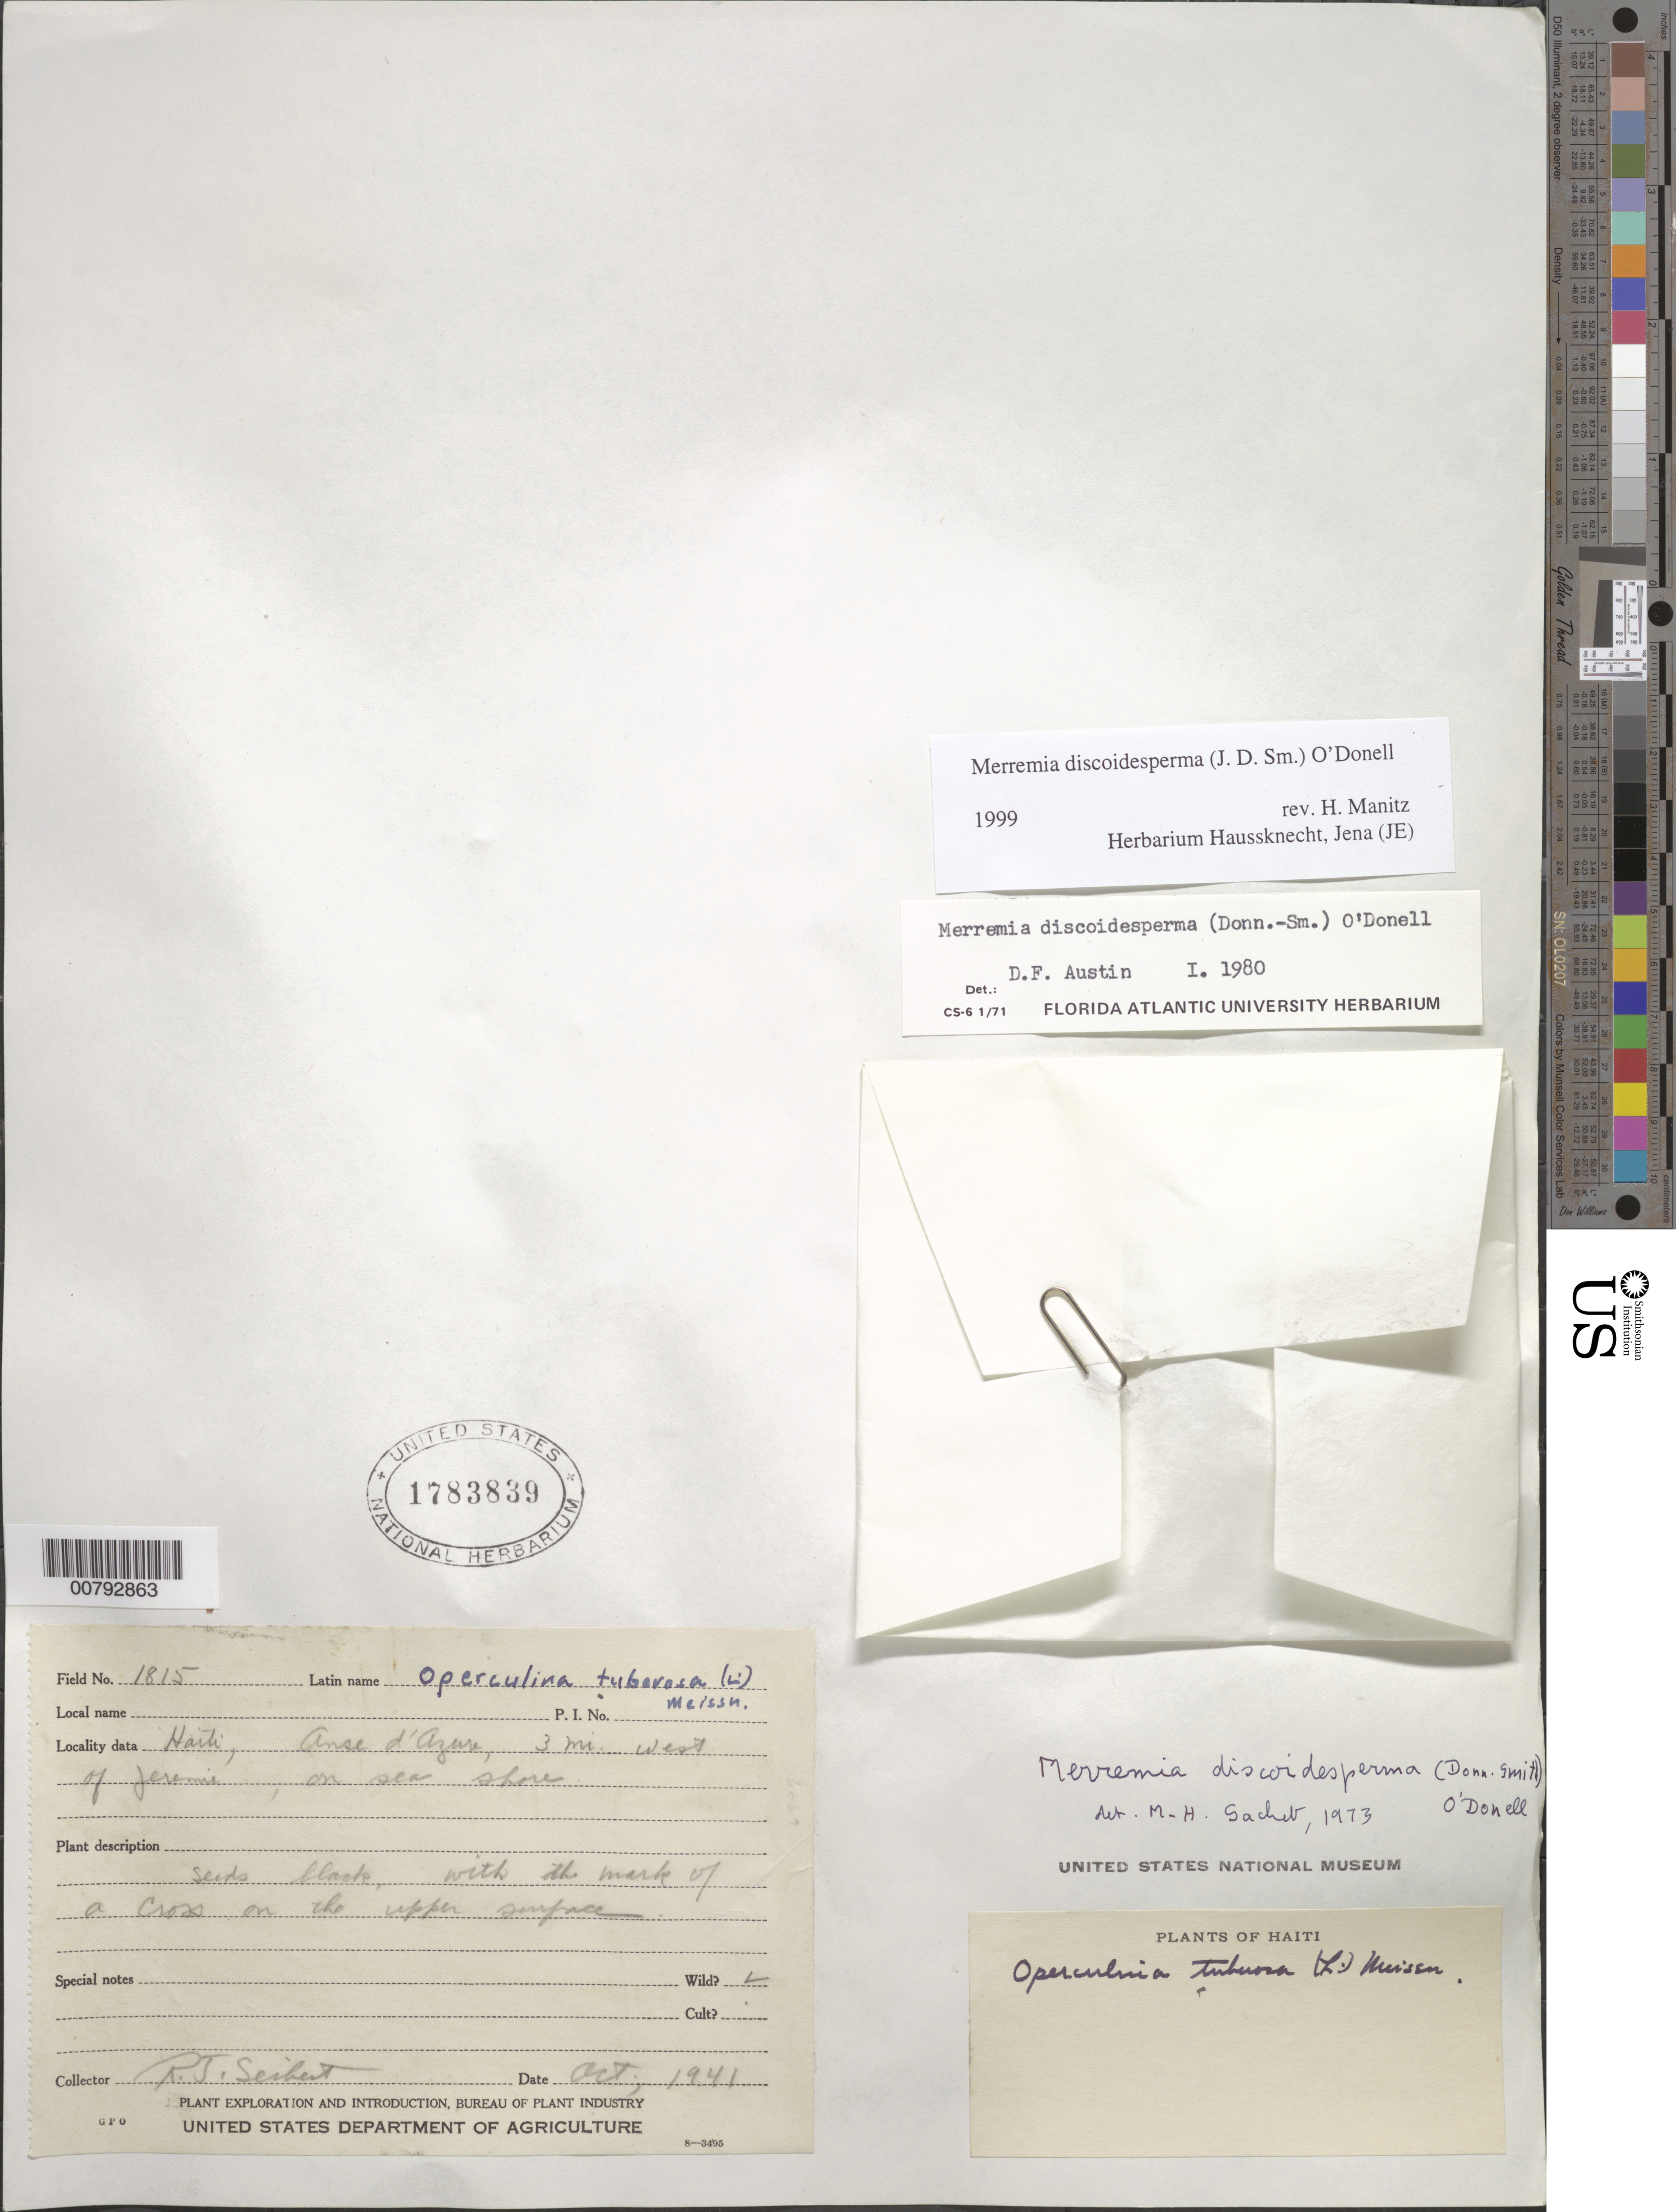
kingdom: Plantae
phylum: Tracheophyta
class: Magnoliopsida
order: Solanales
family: Convolvulaceae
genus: Distimake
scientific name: Distimake discoidesperma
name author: (Donn. Sm.) A. R. Simões & Sim.-Bianch.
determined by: Strong, Mark T., (BOT), Smithsonian Institution - National Museum of Natural History (UNITED STATES)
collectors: R. J. Seibert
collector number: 1815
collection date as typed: Oct 1941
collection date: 1941-10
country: Haiti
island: Hispaniola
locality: Anse d'Azure, 3 miles west of Jeremie.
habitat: On sea shore.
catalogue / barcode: US 1783839